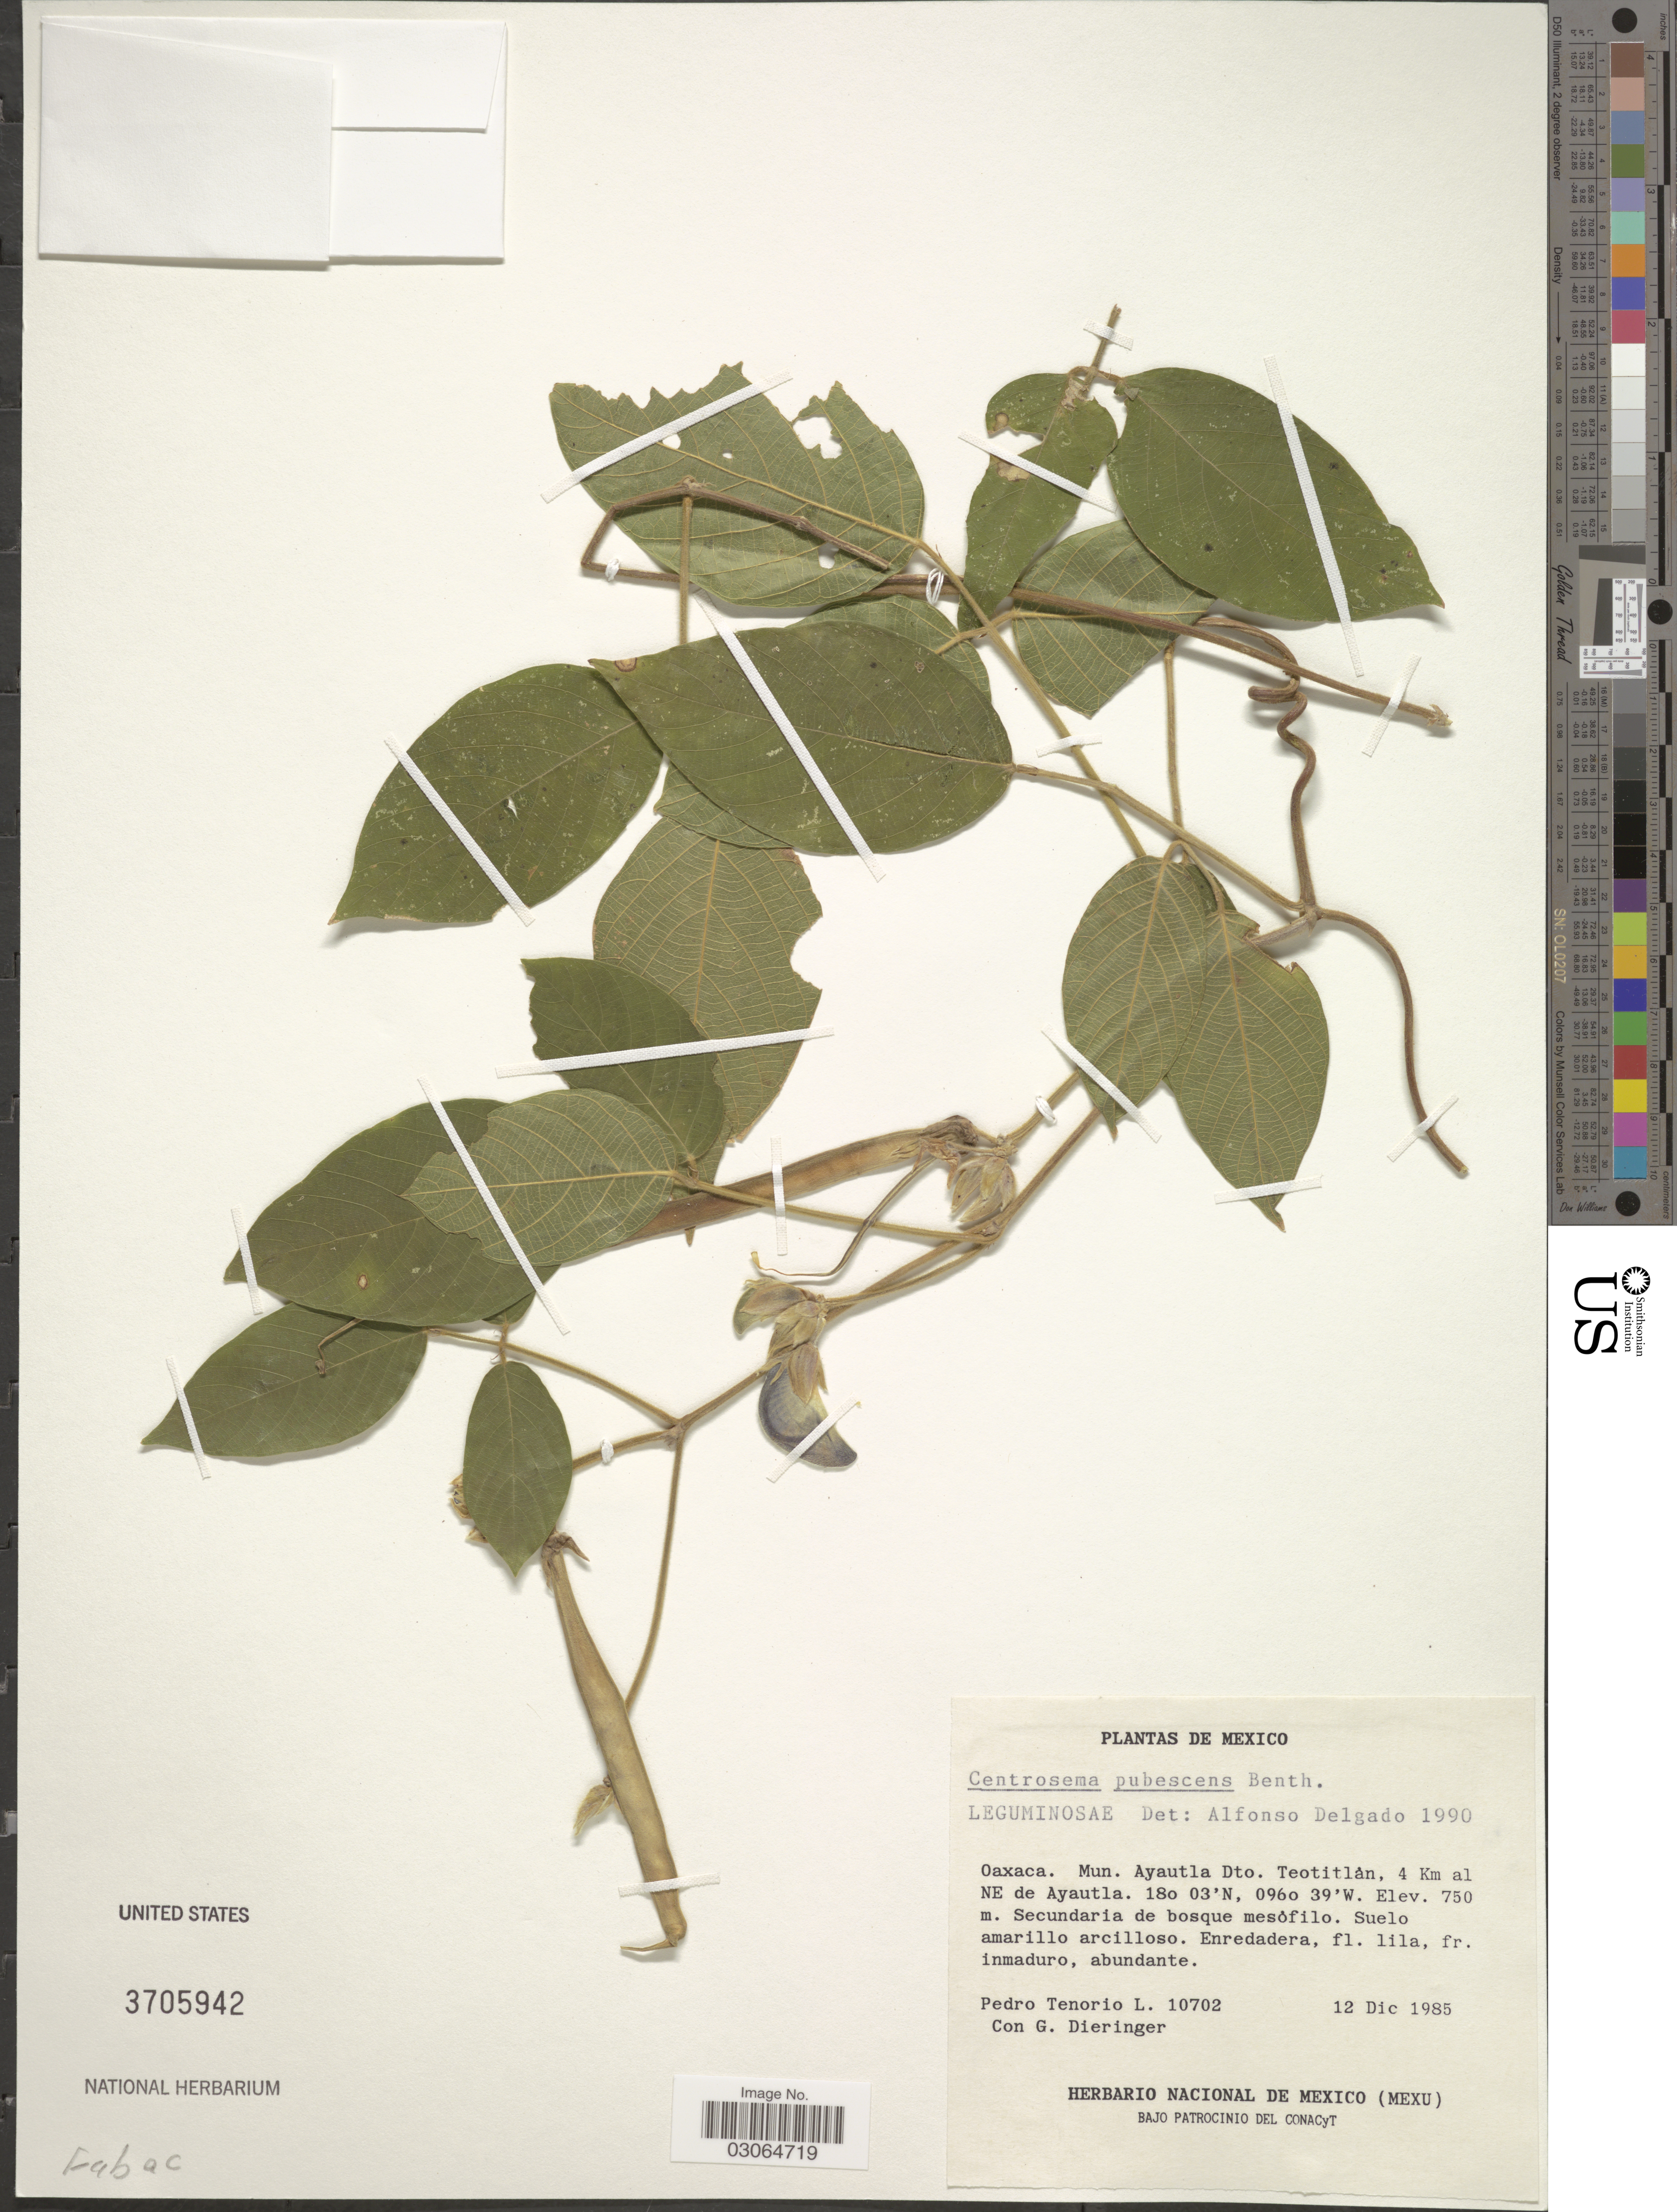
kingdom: Plantae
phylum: Tracheophyta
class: Magnoliopsida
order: Fabales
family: Fabaceae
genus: Centrosema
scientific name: Centrosema pubescens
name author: Benth.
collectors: P. Tenorio L. & G. Dieringer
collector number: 10702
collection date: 1985-12-12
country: Mexico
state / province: Oaxaca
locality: Mun. Ayautla Dto. Teotitlán, 4 Km al NE de Ayautla.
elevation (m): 750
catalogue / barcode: US 3705942